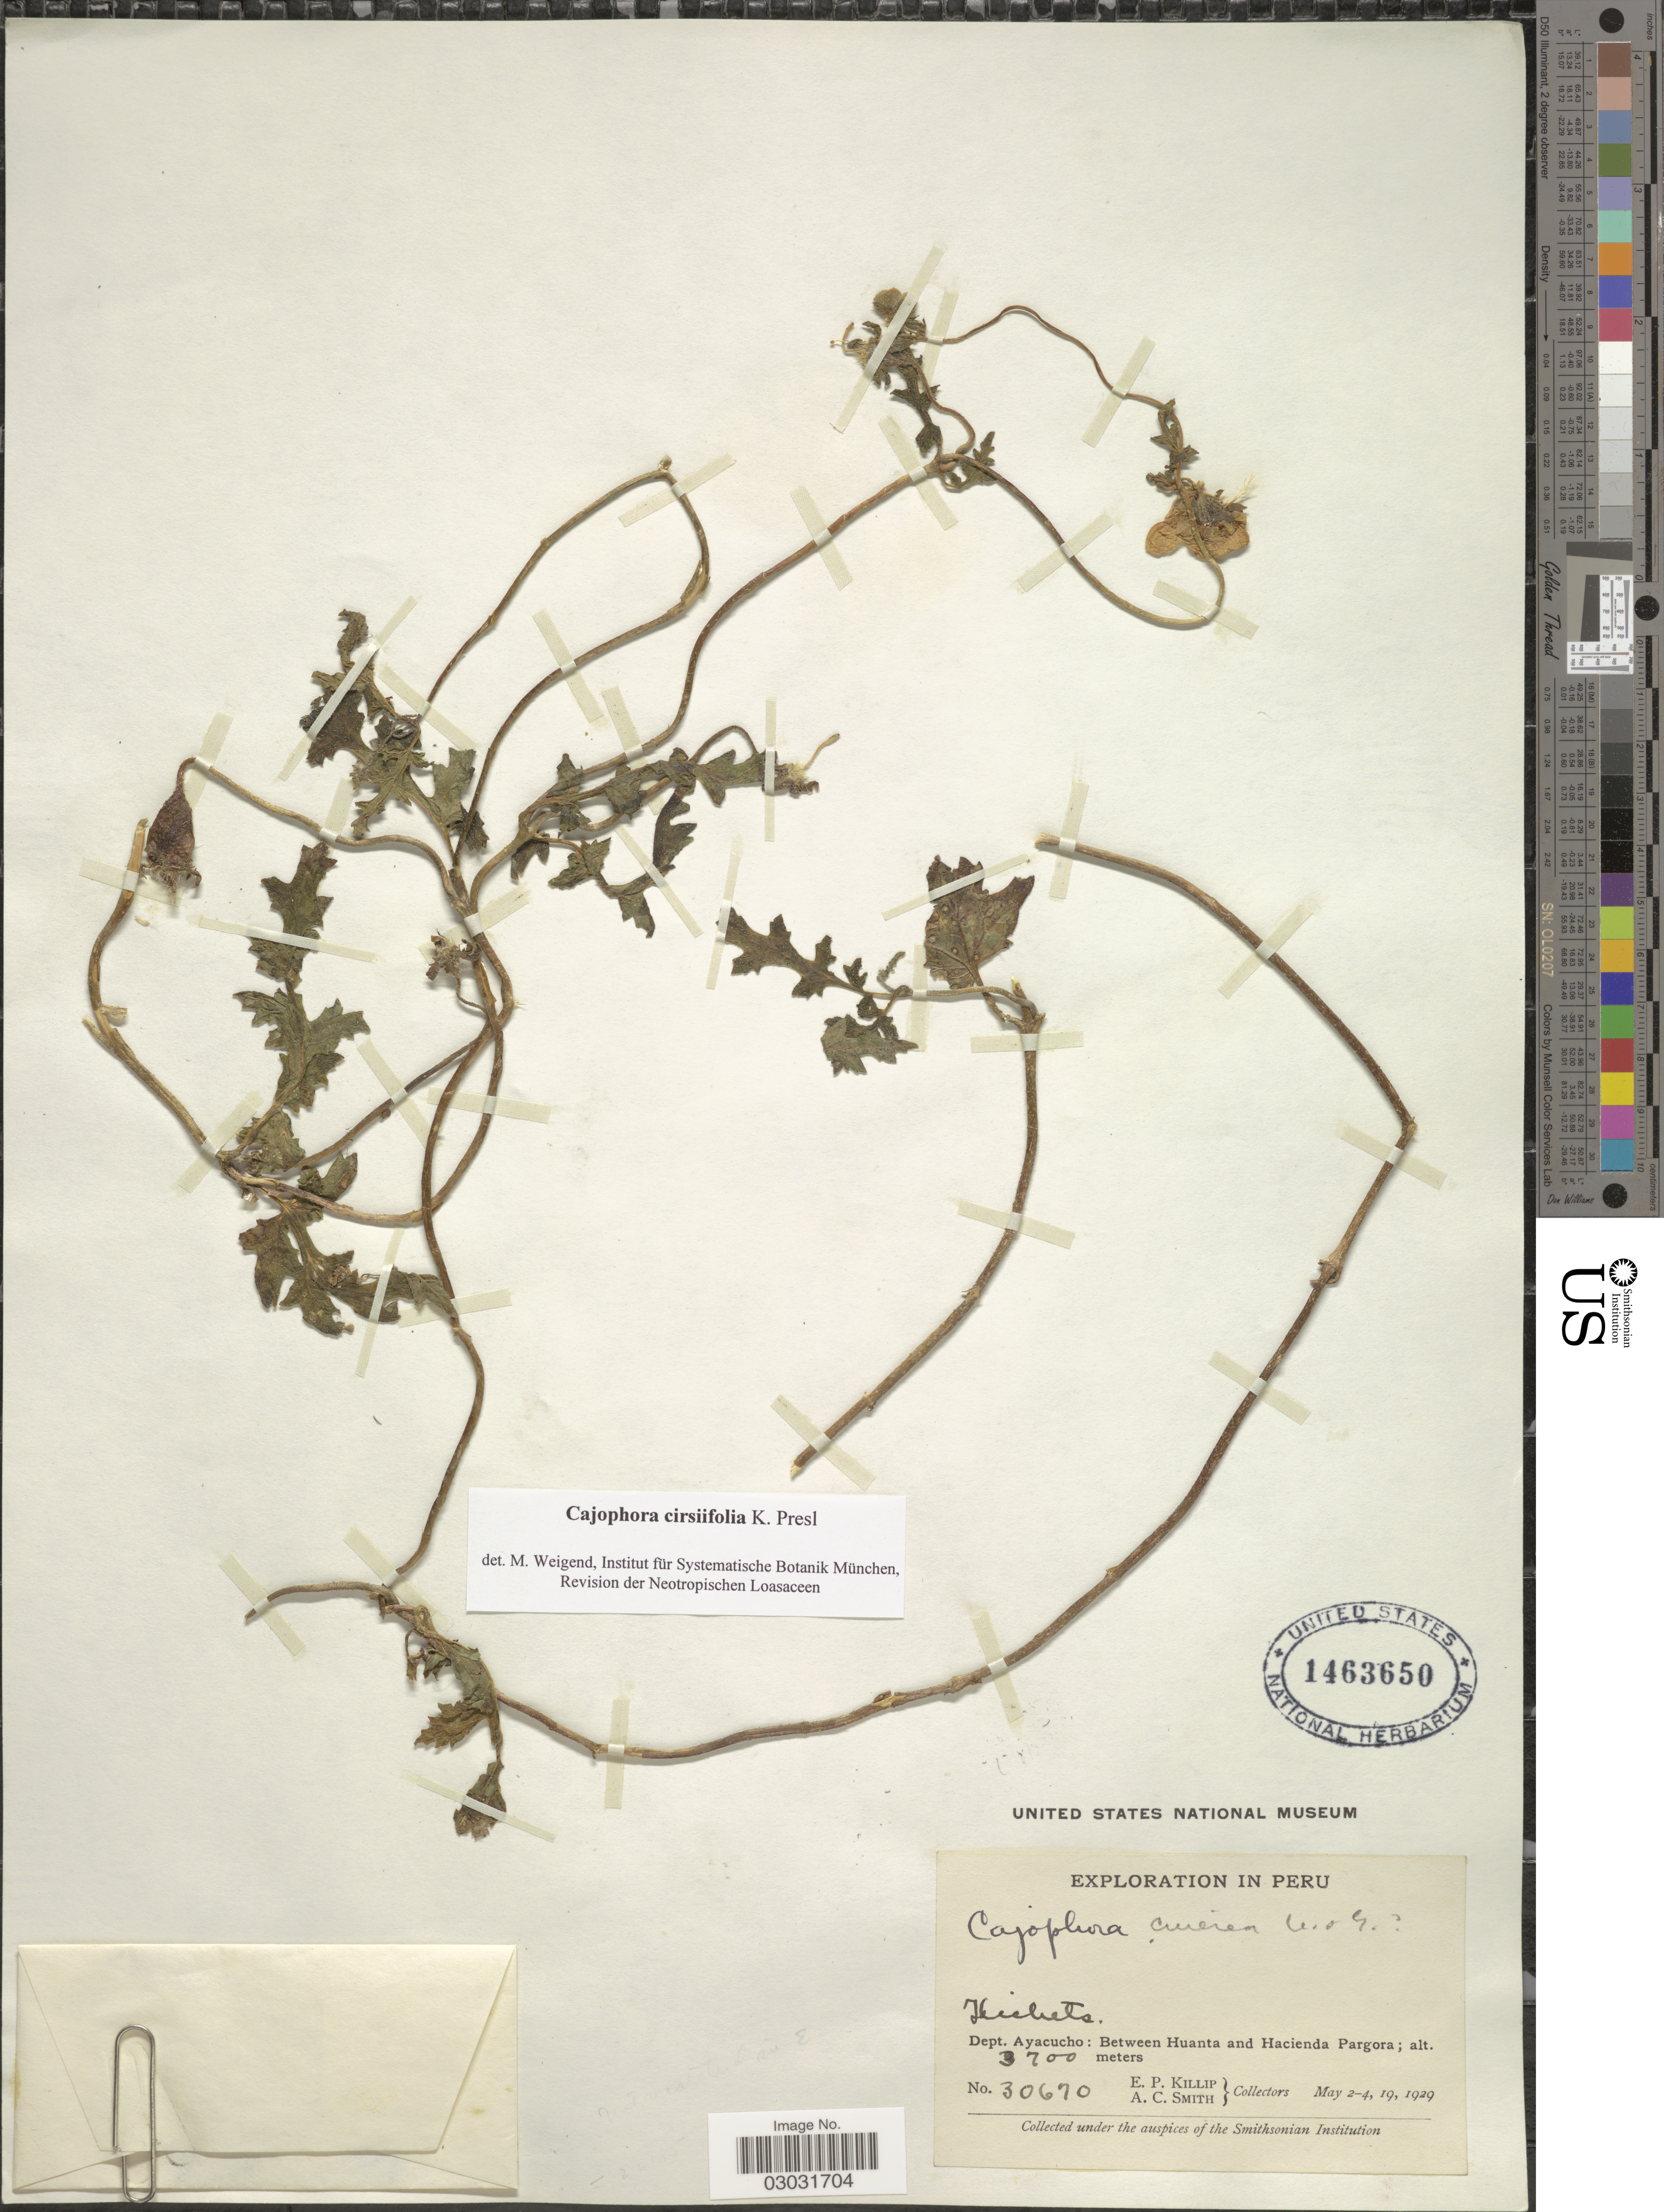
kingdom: Plantae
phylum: Tracheophyta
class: Magnoliopsida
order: Cornales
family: Loasaceae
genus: Caiophora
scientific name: Caiophora cirsiifolia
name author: C. Presl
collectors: E. P. Killip & A. C. Smith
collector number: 30670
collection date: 1929-05-02/1929-05-19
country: Peru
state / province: Ayacucho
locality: Dept. Ayacucho: Between Huanta and Hacienda Pargora.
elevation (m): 3700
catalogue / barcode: US 1463650